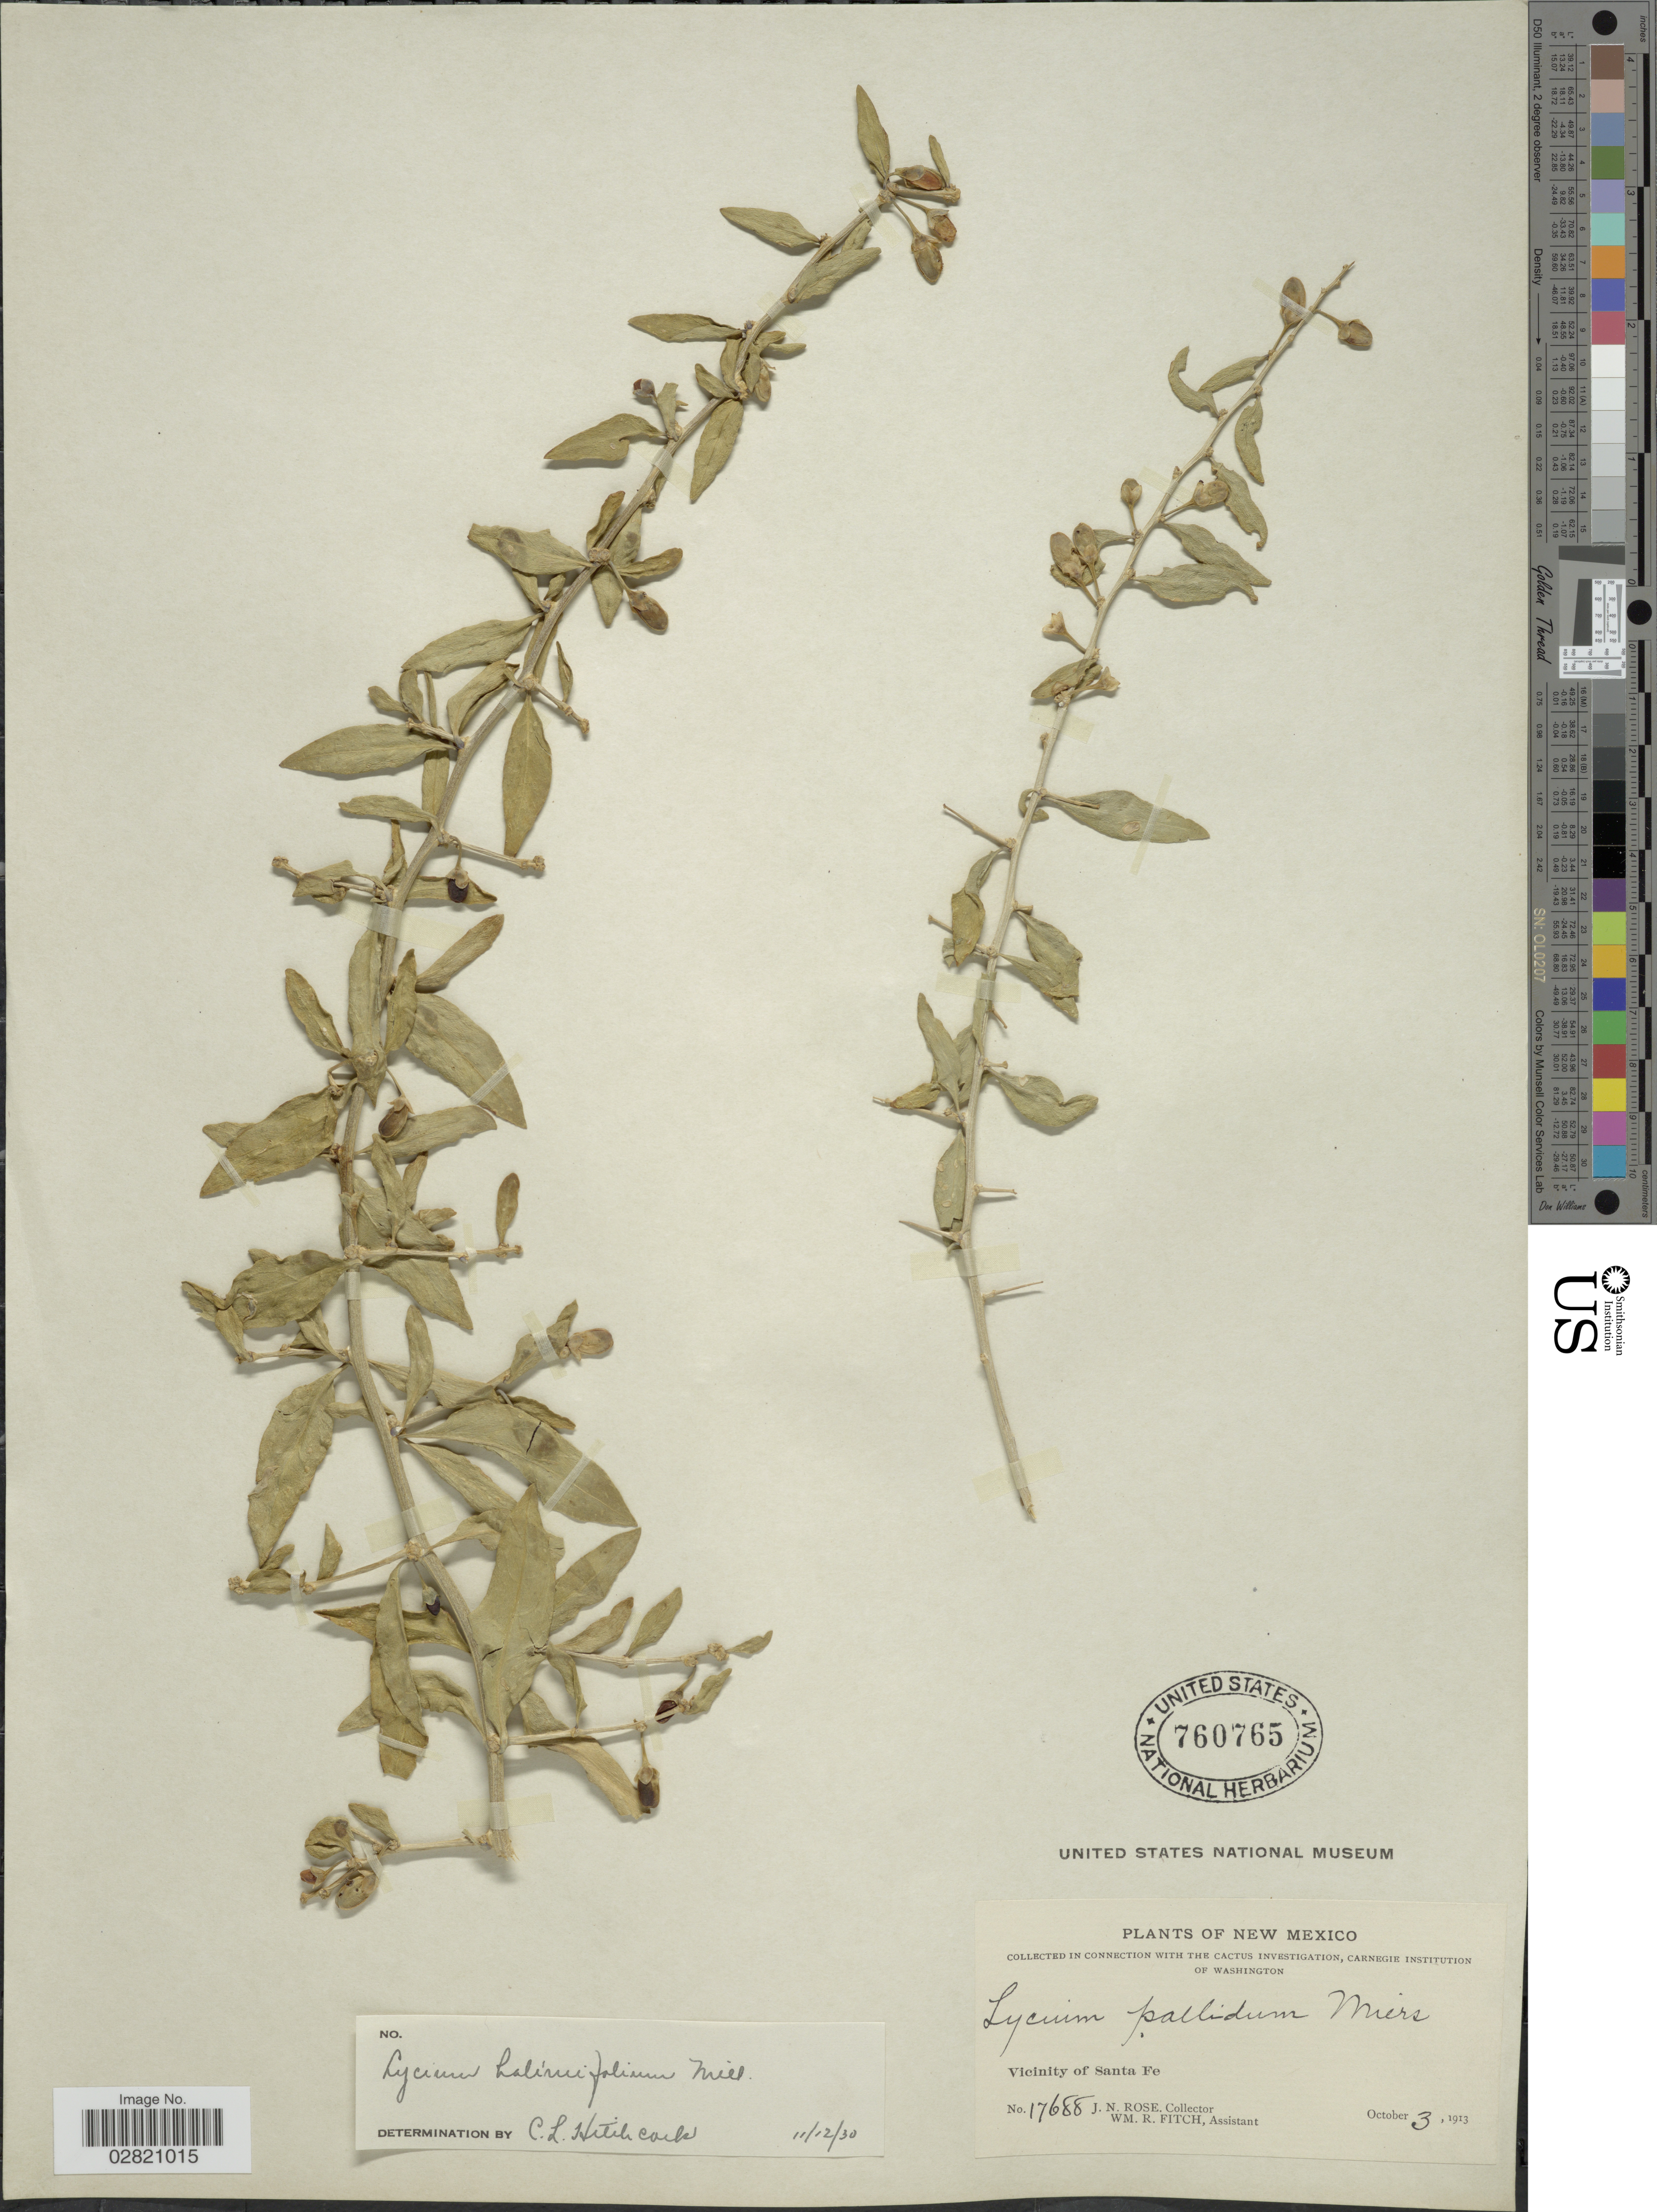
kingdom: Plantae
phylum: Tracheophyta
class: Magnoliopsida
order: Solanales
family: Solanaceae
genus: Lycium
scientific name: Lycium pallidum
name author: Miers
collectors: J. N. Rose & W. R. Fitch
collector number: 17688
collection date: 1913-10-03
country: United States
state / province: New Mexico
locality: Vicinity of Santa Fe.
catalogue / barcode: US 760765